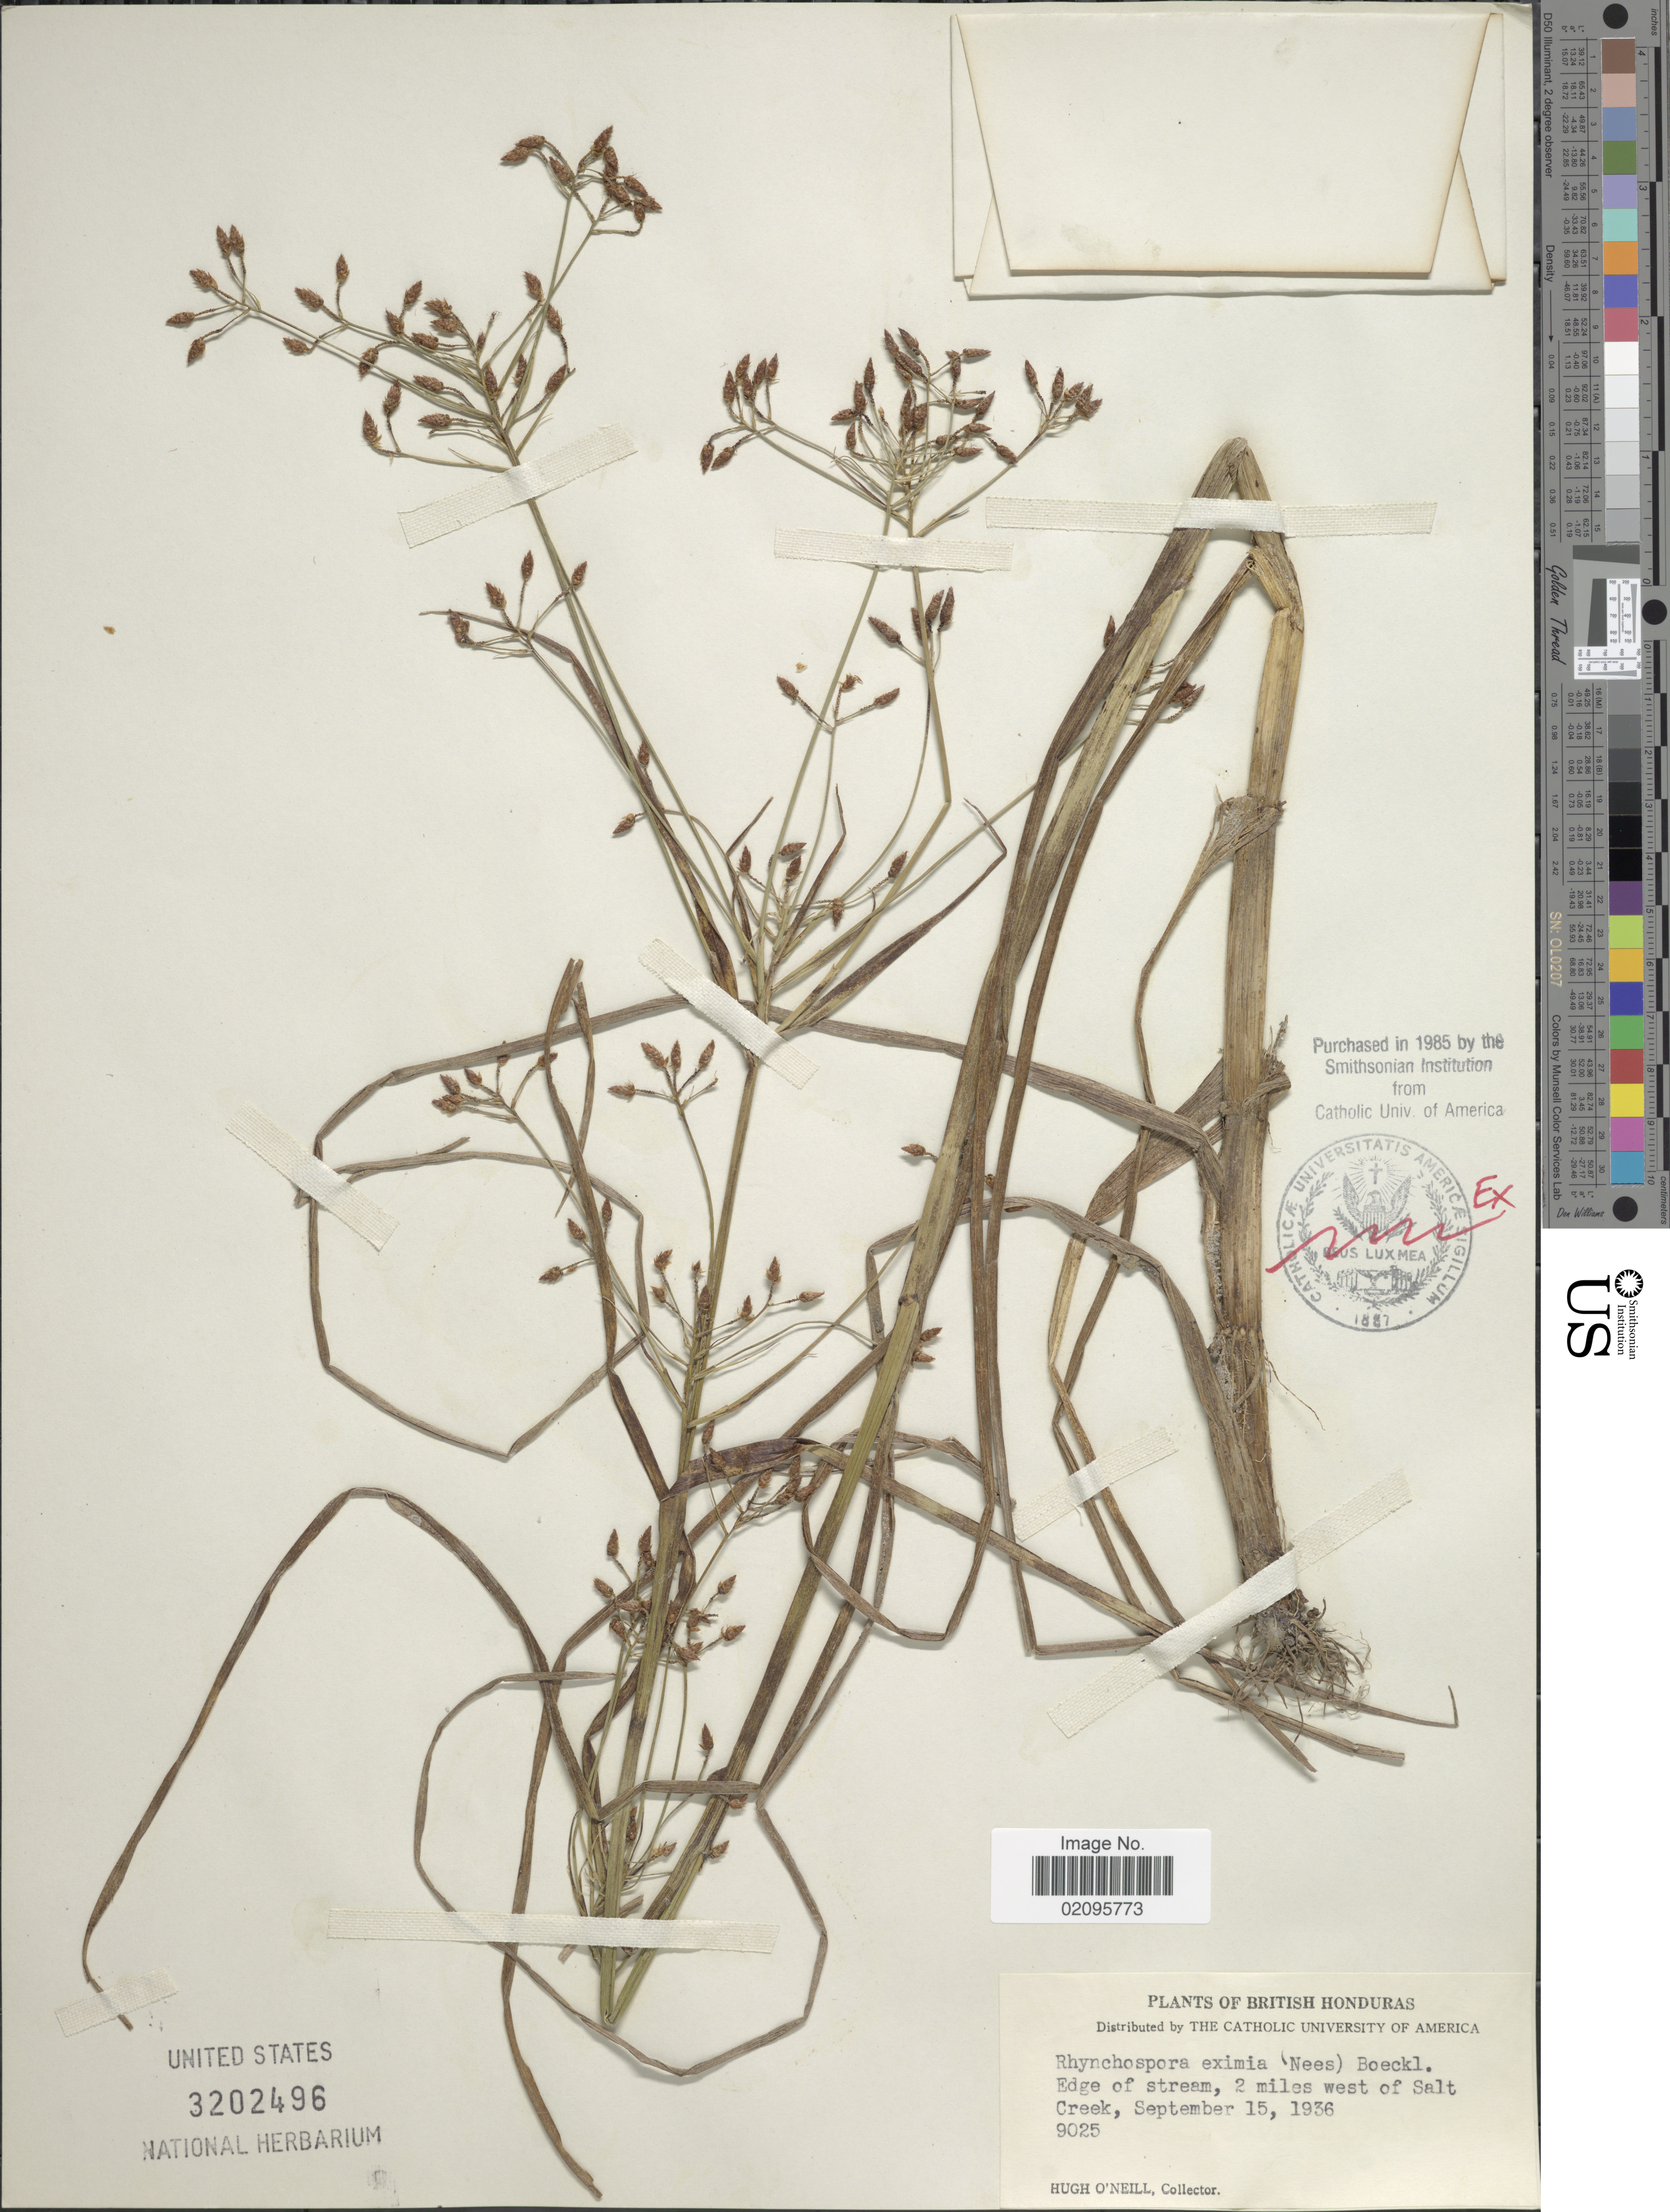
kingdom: Plantae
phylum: Tracheophyta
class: Liliopsida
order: Poales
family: Cyperaceae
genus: Rhynchospora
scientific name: Rhynchospora eximia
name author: (Nees) Boeckeler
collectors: H. O'Neill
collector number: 9025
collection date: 1936-09-15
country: Belize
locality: British Honduras, edge of stream, 2 miles west of Salt Creek.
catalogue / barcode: US 3202496